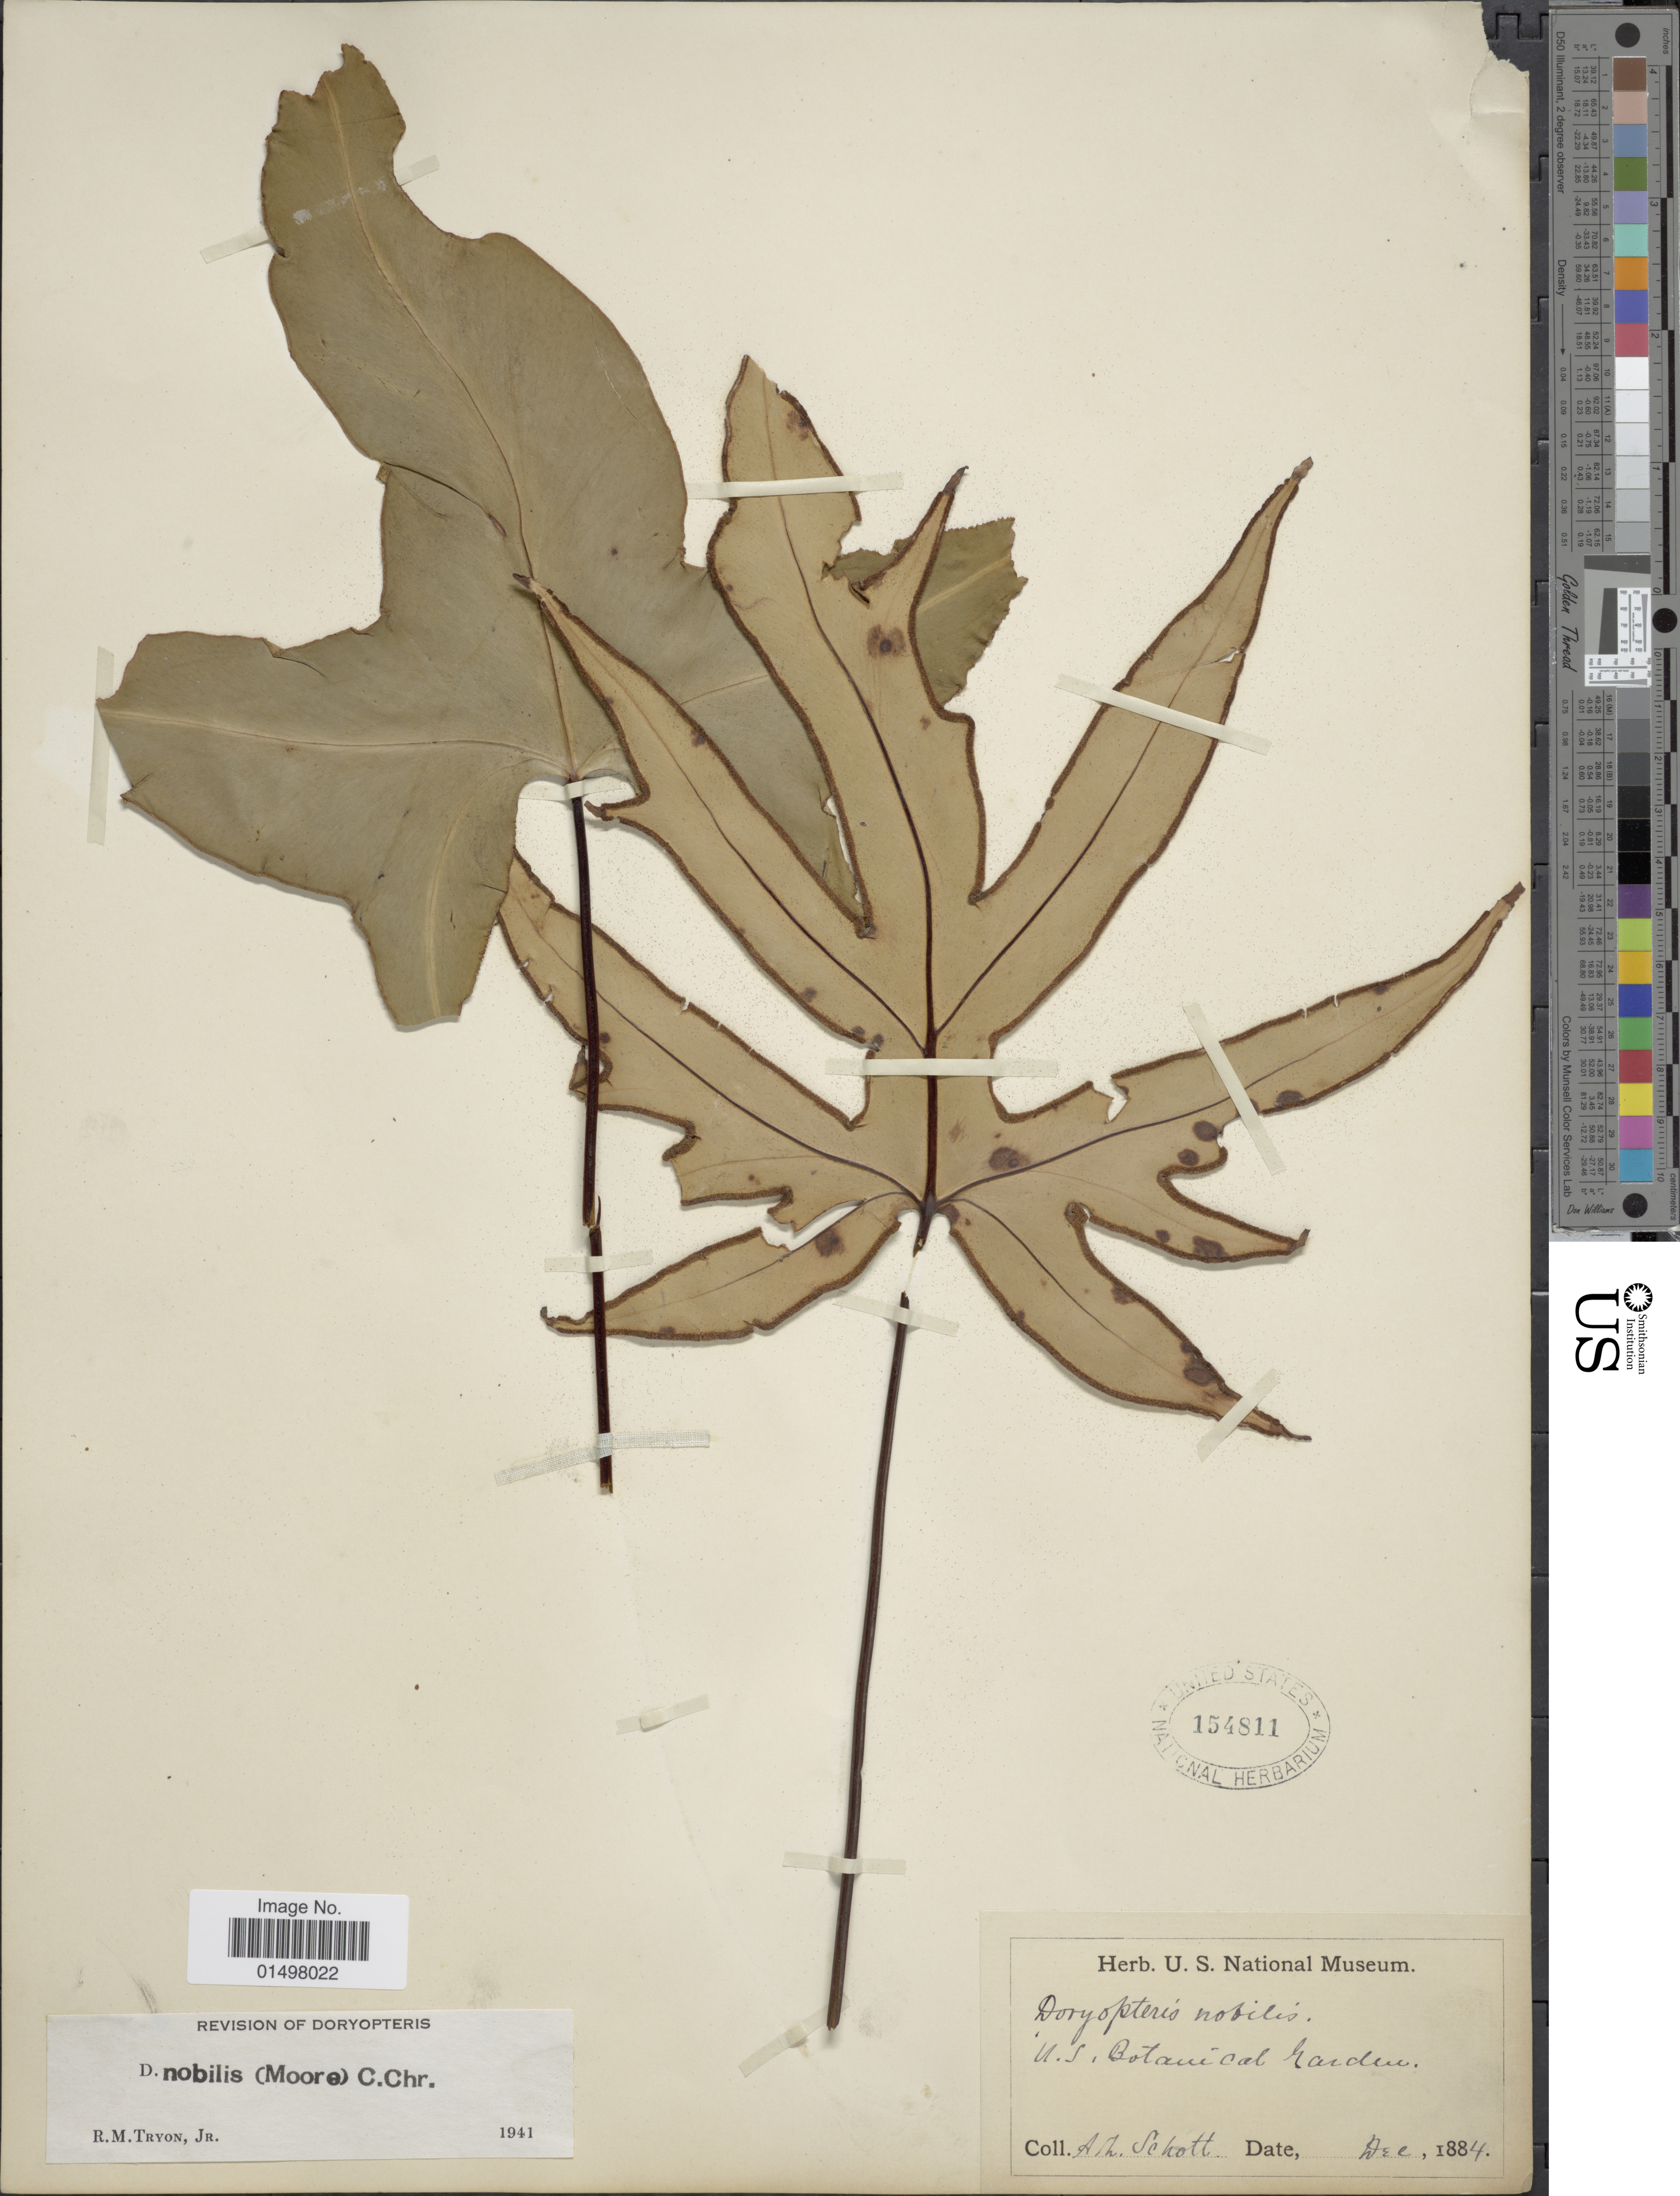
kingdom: Plantae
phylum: Tracheophyta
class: Polypodiopsida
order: Polypodiales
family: Pteridaceae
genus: Doryopteris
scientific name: Doryopteris nobilis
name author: (T. Moore) C. Chr.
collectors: A. L. Schott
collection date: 1884-12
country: United States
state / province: District of Columbia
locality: U.S. Botanical Garden.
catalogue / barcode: US 154811